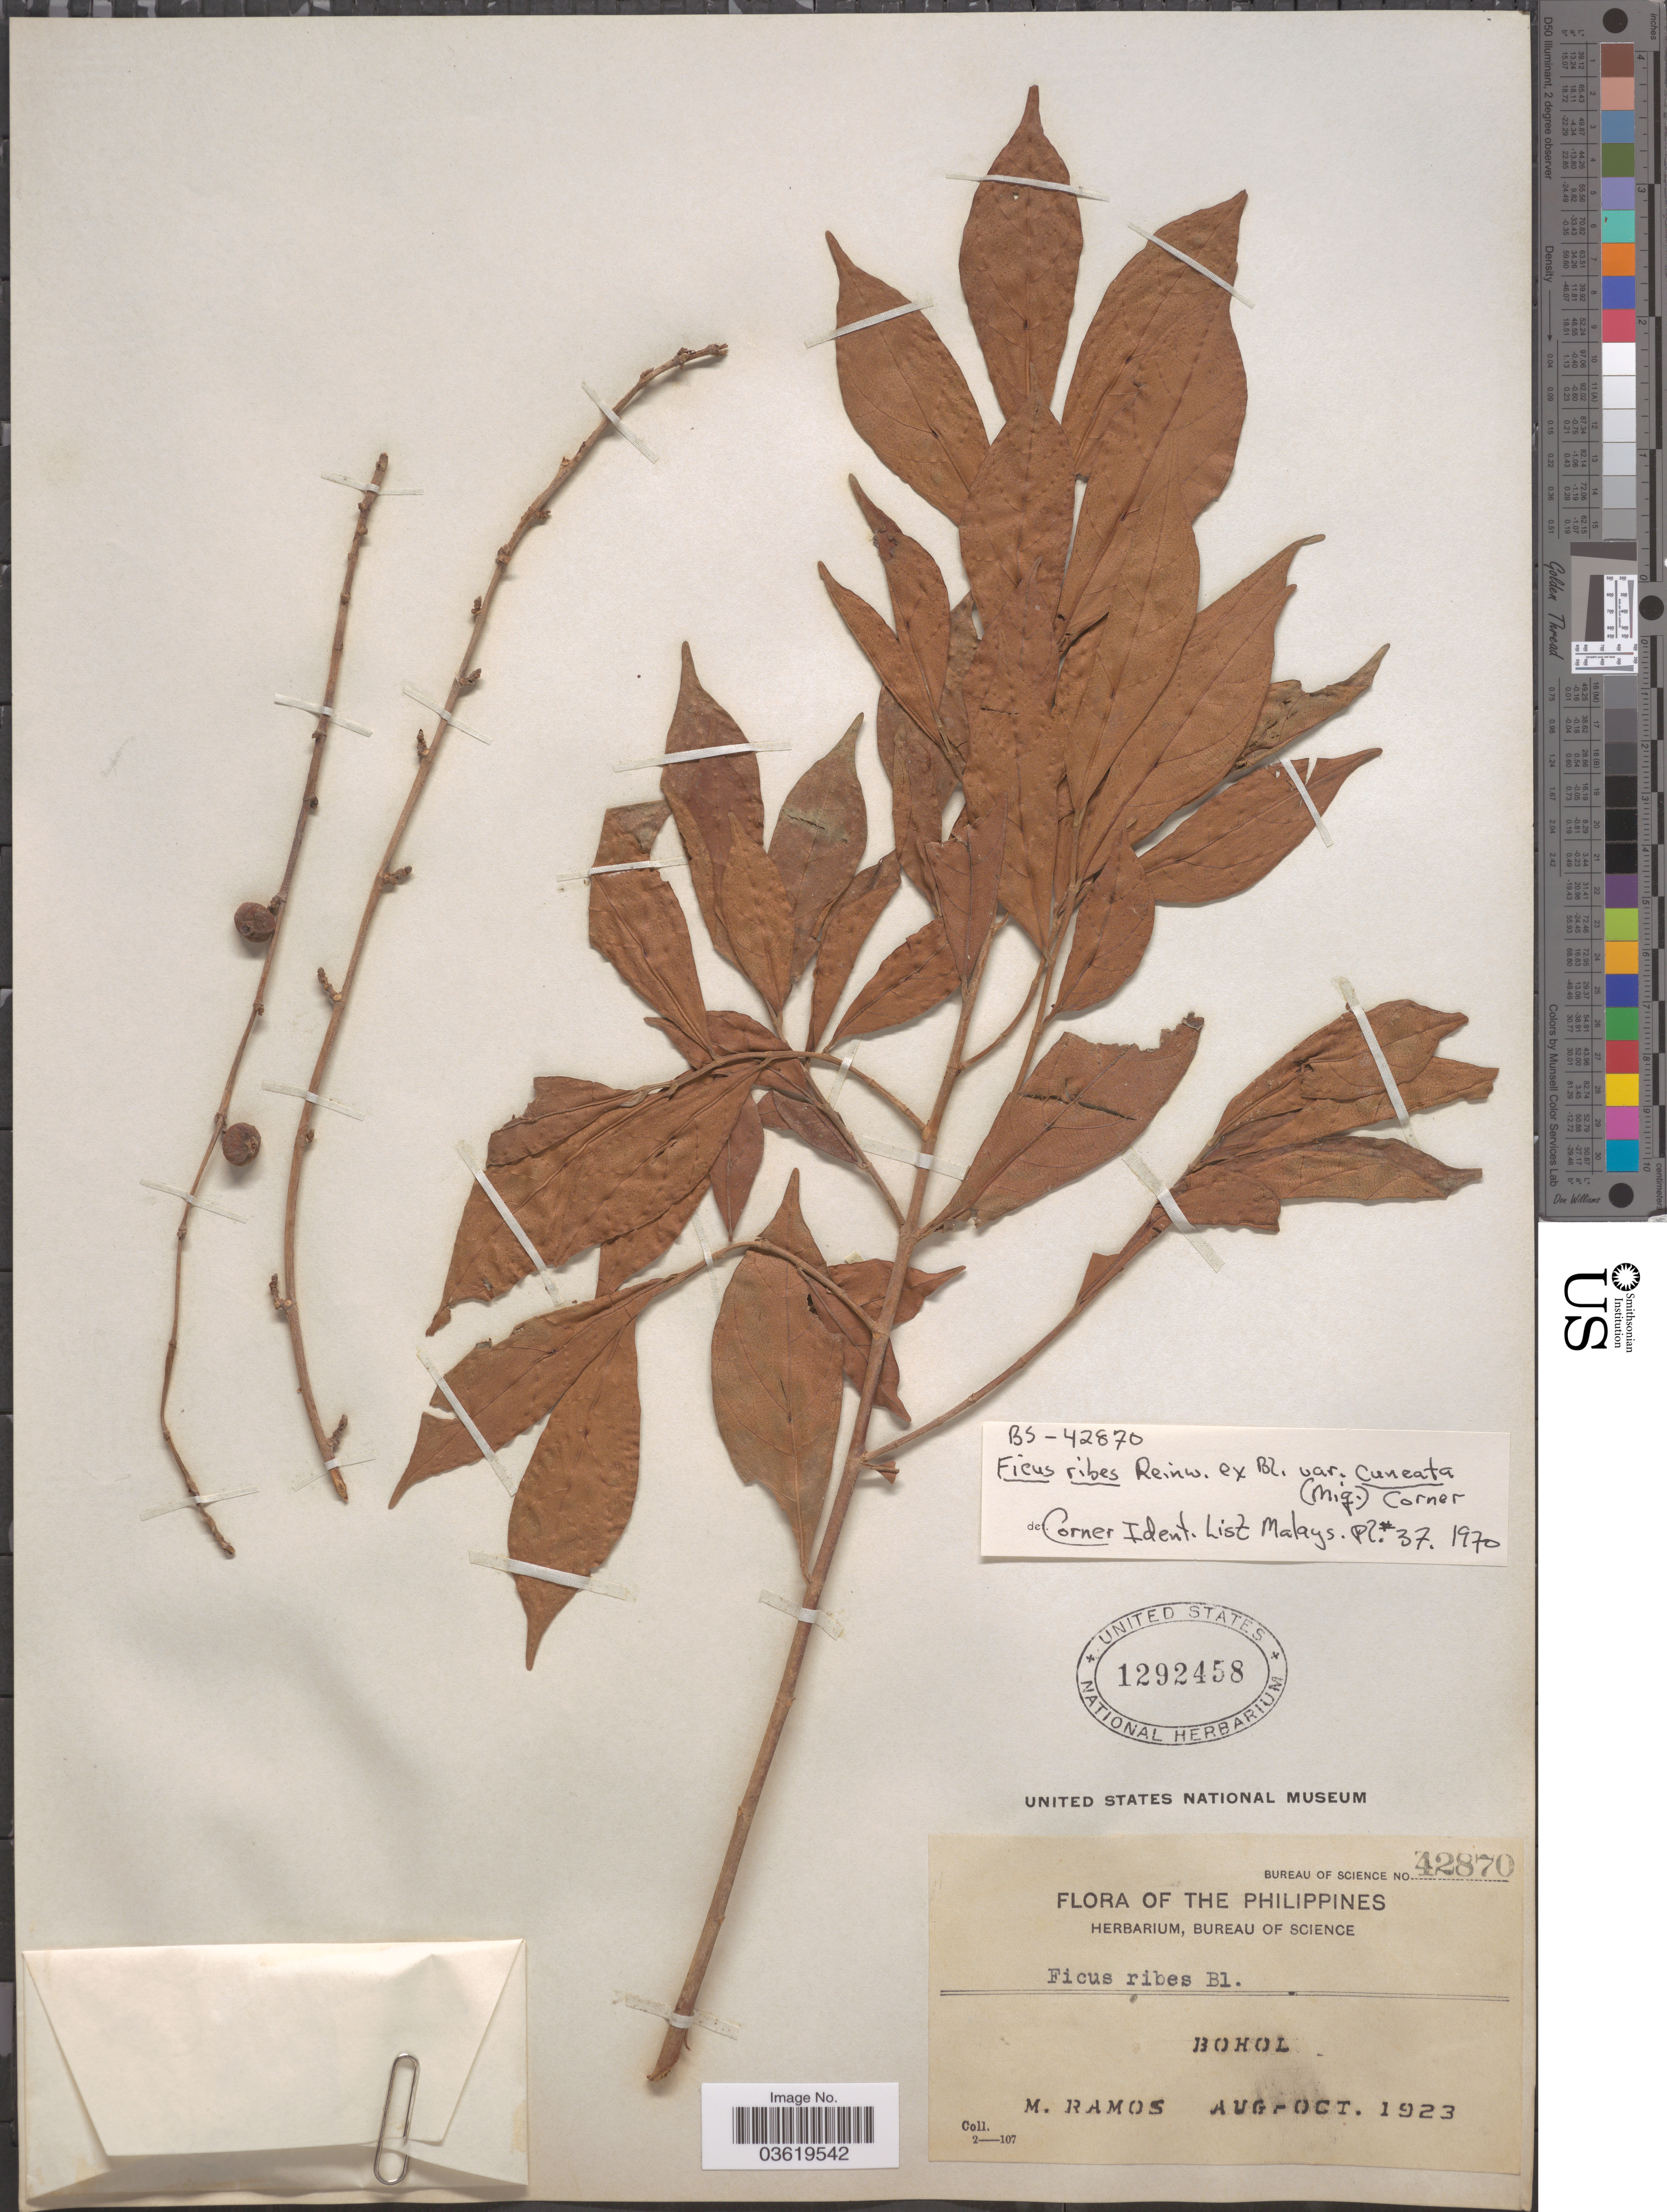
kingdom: Plantae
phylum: Tracheophyta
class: Magnoliopsida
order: Rosales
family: Moraceae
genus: Ficus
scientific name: Ficus ribes var. cuneata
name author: (Miq.) Corner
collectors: M. Ramos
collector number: Bureau of Science 42870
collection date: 1923-08/1923-10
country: Philippines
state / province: Central Visayas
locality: Bohol.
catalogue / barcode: US 1292458